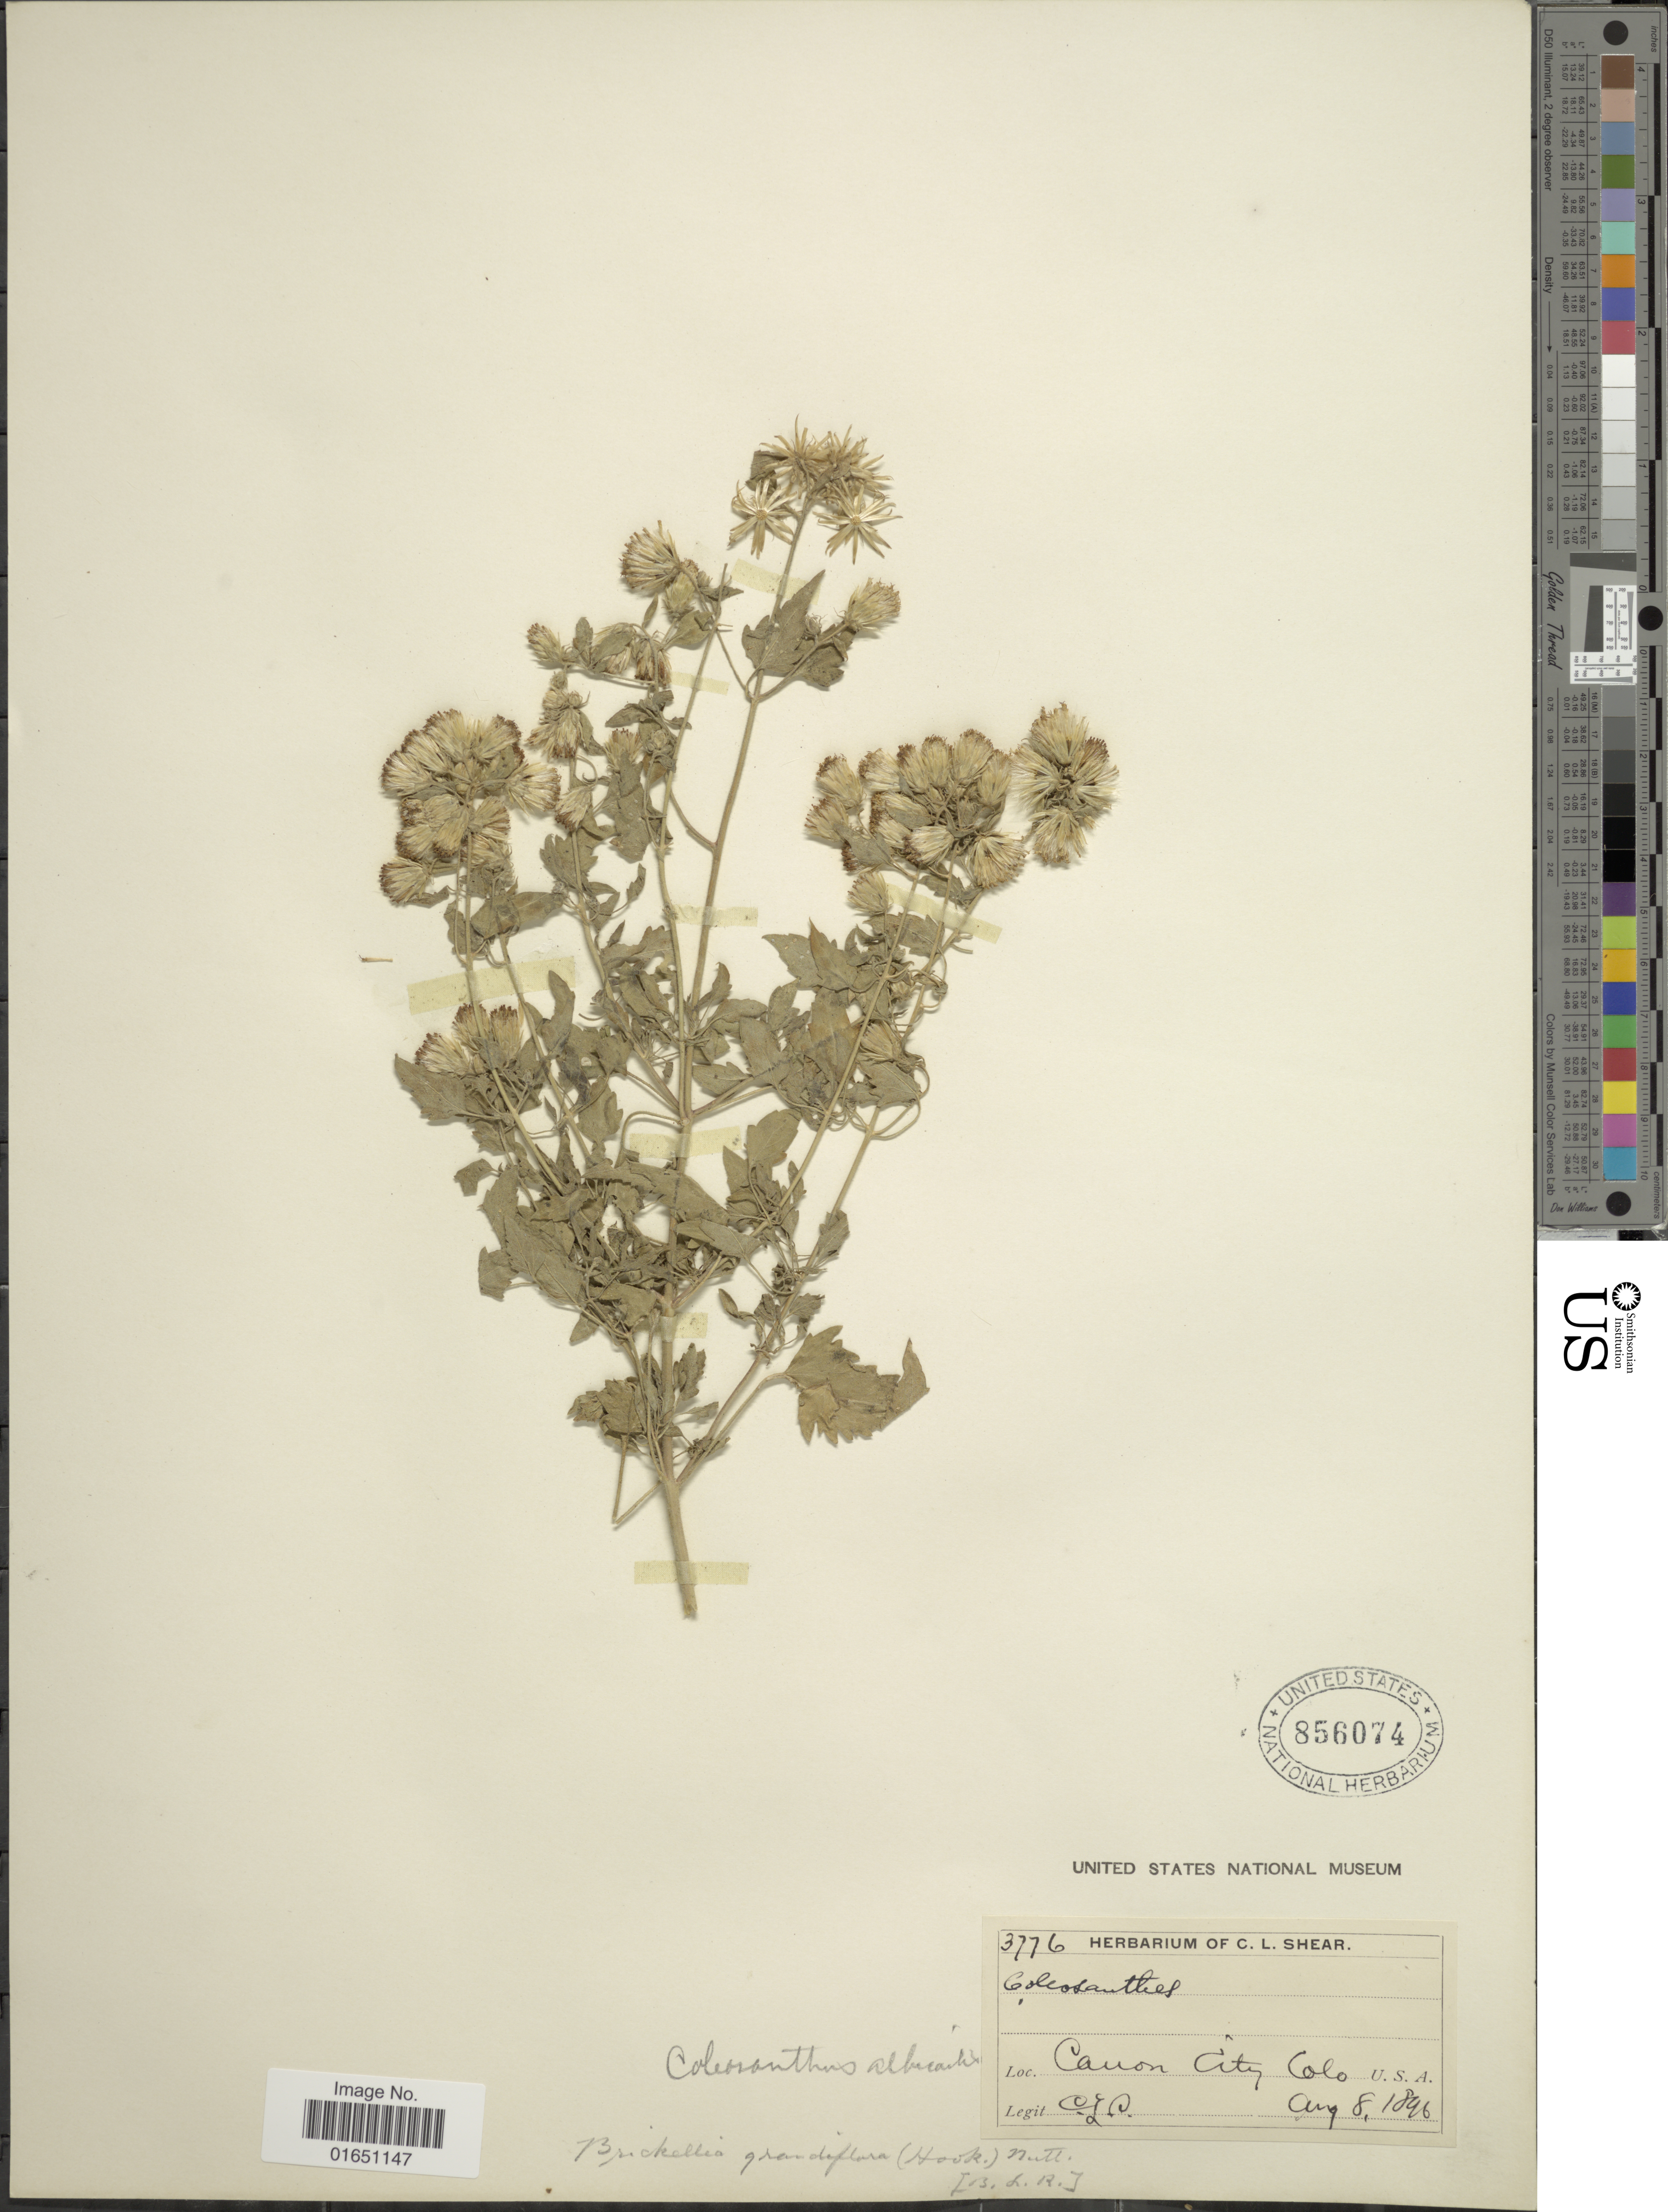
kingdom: Plantae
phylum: Tracheophyta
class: Magnoliopsida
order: Asterales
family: Asteraceae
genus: Brickellia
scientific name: Brickellia grandiflora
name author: (Hook.) Nutt.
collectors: C. L. Shear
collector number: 3776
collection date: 1896-08-08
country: United States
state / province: Colorado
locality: Canon City, Colo.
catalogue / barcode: US 856074